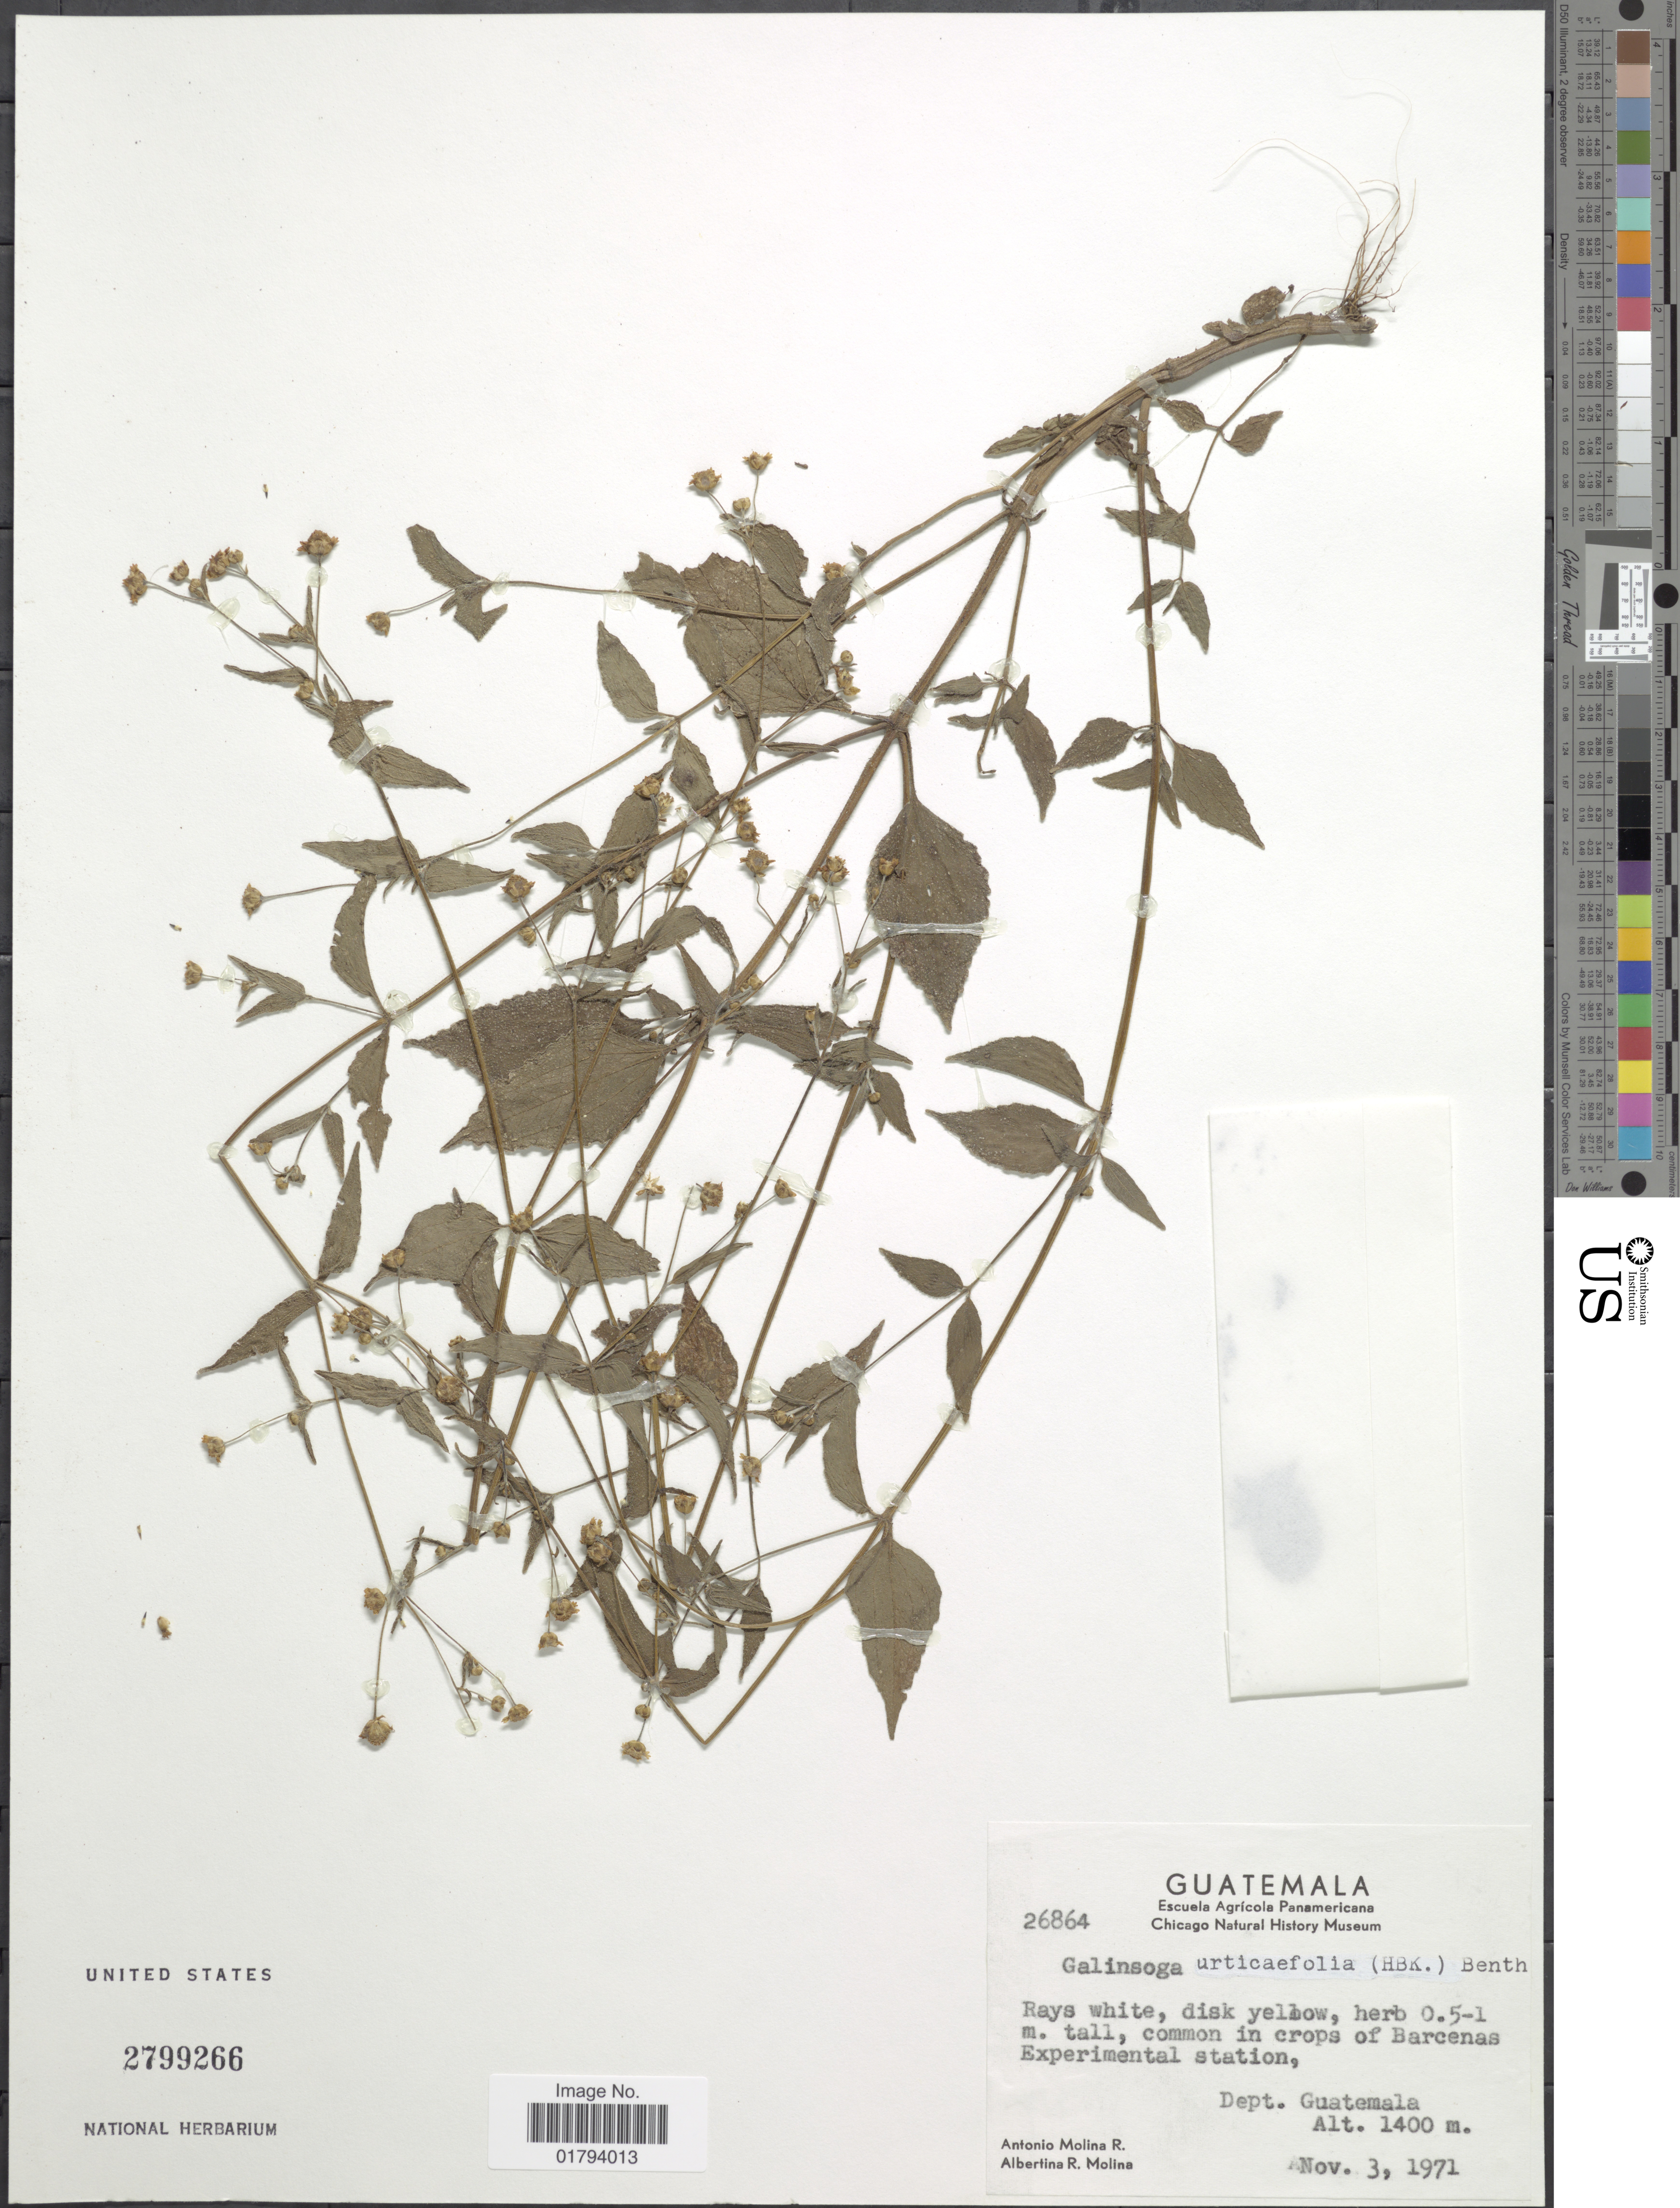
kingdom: Plantae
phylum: Tracheophyta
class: Magnoliopsida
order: Asterales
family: Asteraceae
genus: Galinsoga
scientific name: Galinsoga urticaefolia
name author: Ruiz & Pav.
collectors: A. Molina R. & A. R. Molina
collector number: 26864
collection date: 1971-11-03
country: Guatemala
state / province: Guatemala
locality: Common in crops of Barcenas Experimental station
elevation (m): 1400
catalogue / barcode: US 2799266